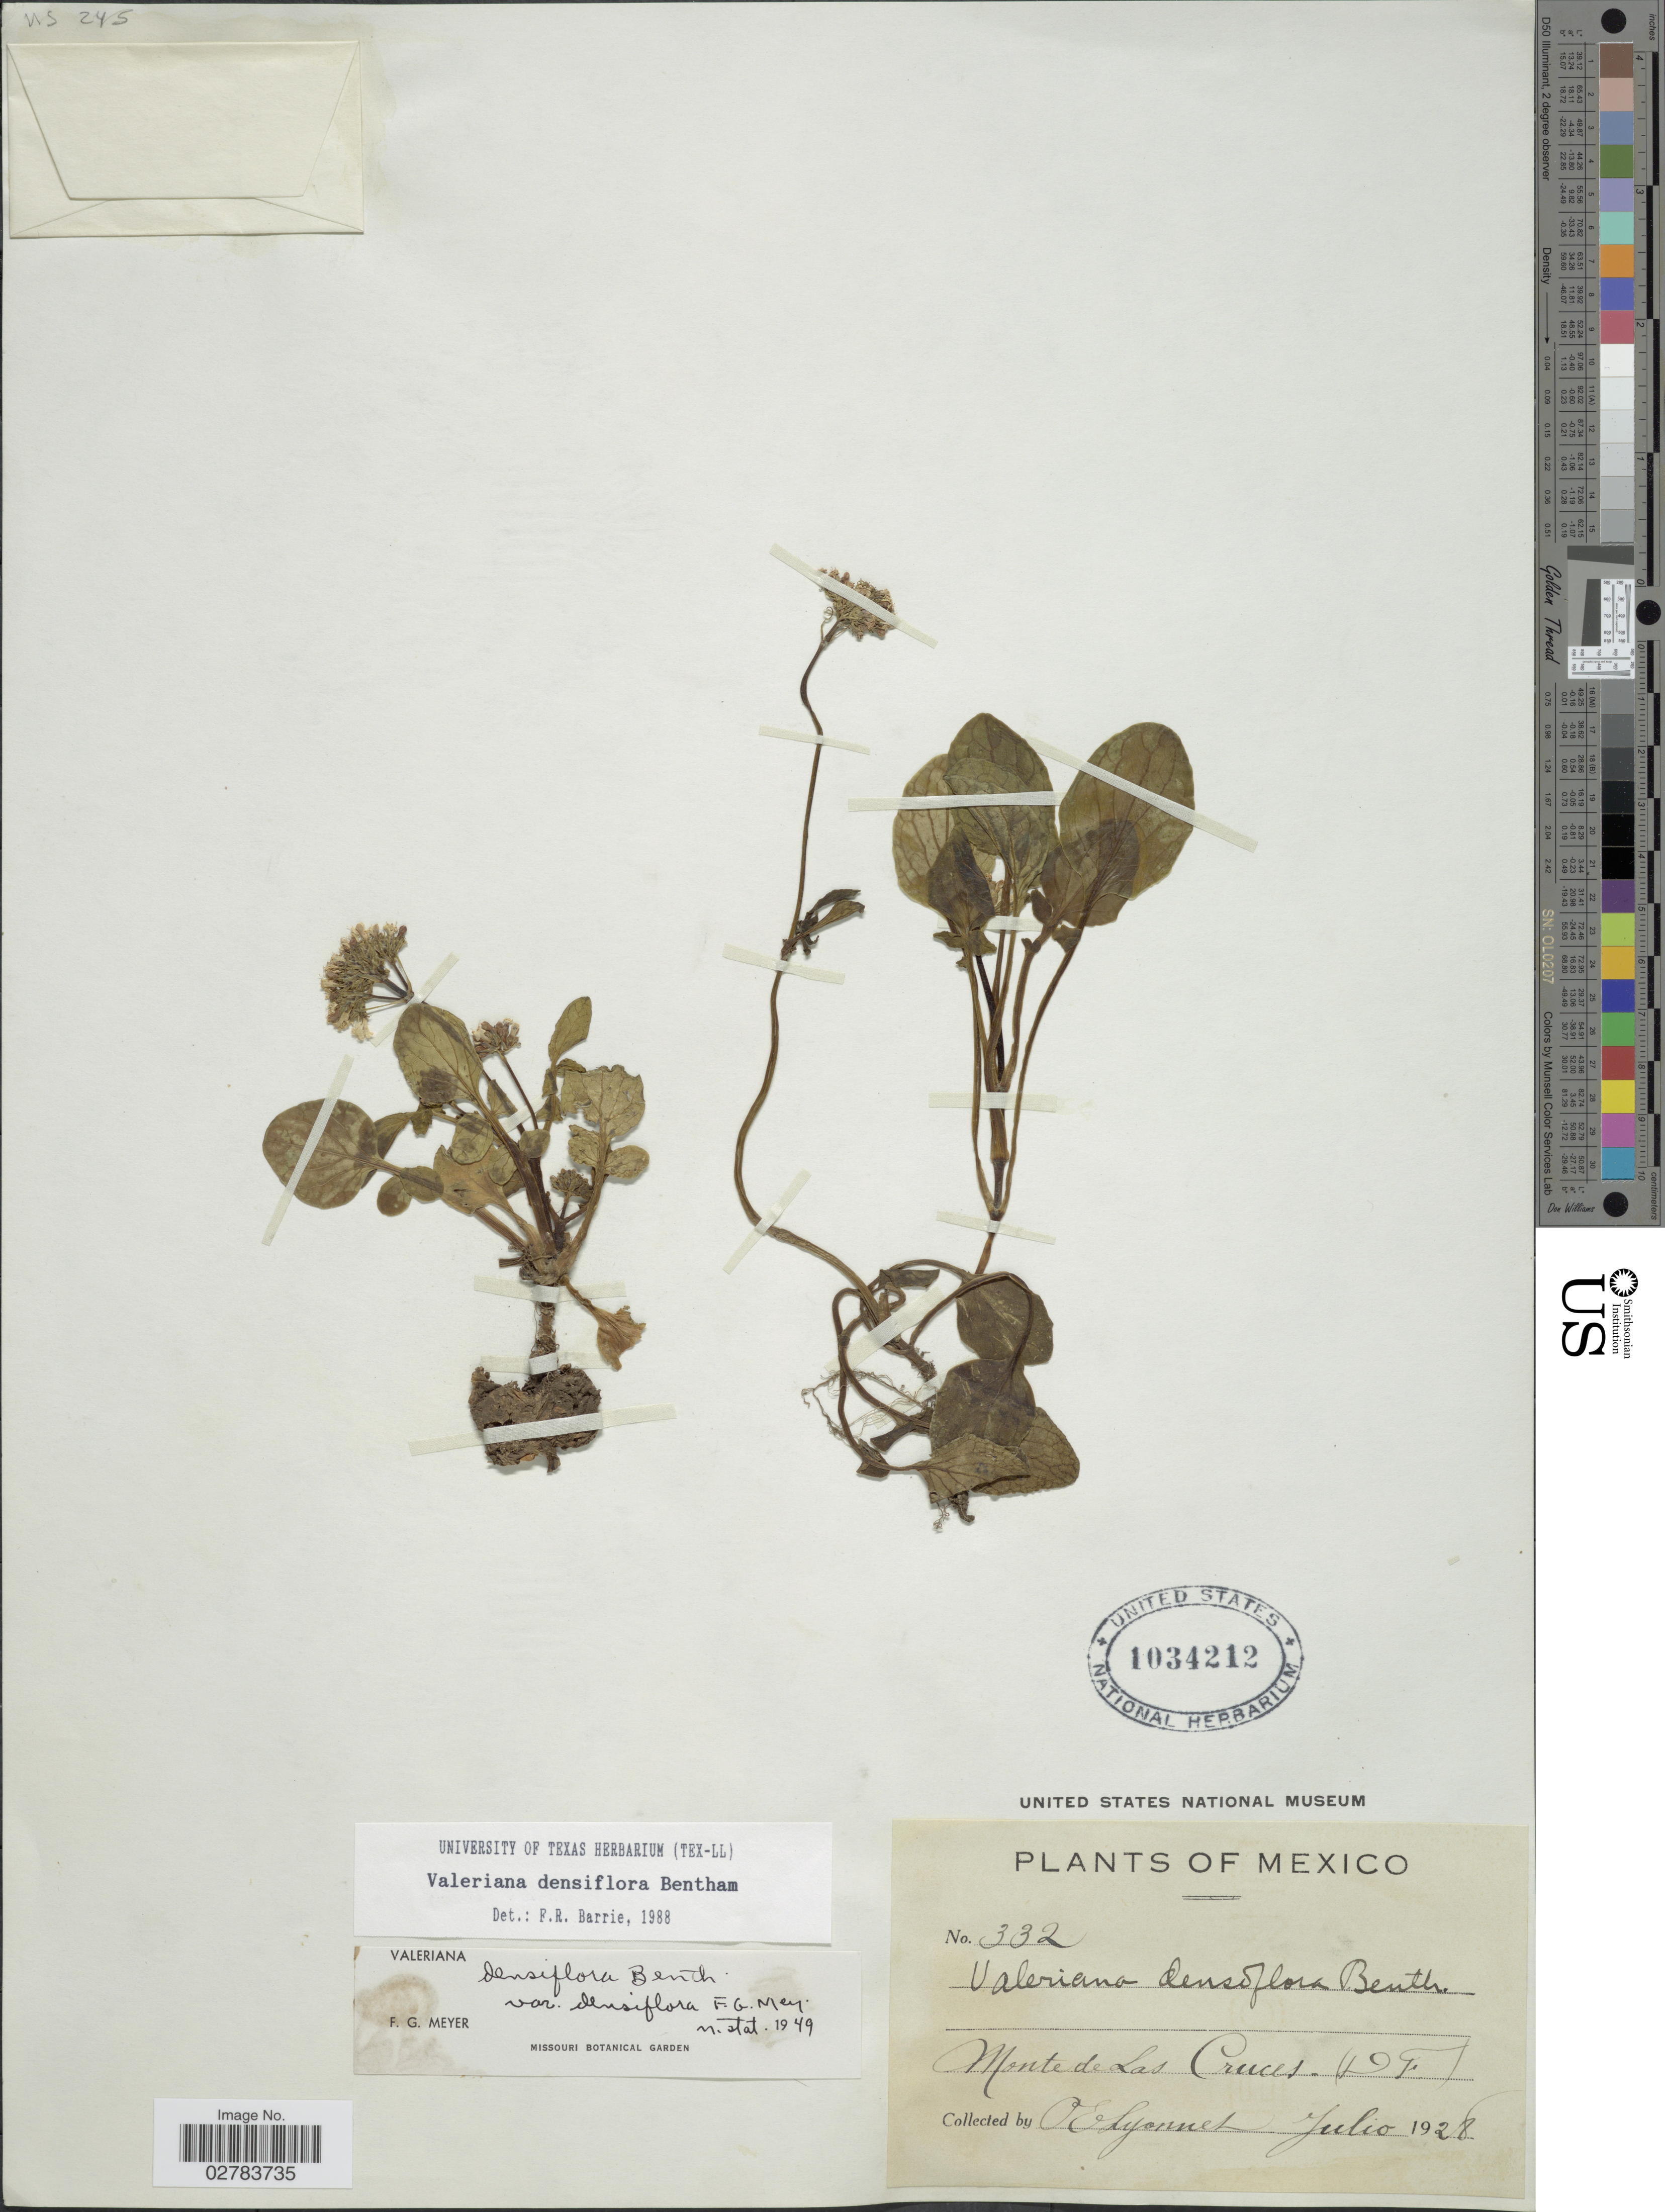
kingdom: Plantae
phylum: Tracheophyta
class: Magnoliopsida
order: Dipsacales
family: Caprifoliaceae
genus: Valeriana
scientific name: Valeriana densiflora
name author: Benth.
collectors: P. Lyonnet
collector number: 332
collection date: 1928-07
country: Mexico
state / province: Distrito Federal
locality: Monte de Las Cruces.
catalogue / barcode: US 1034212